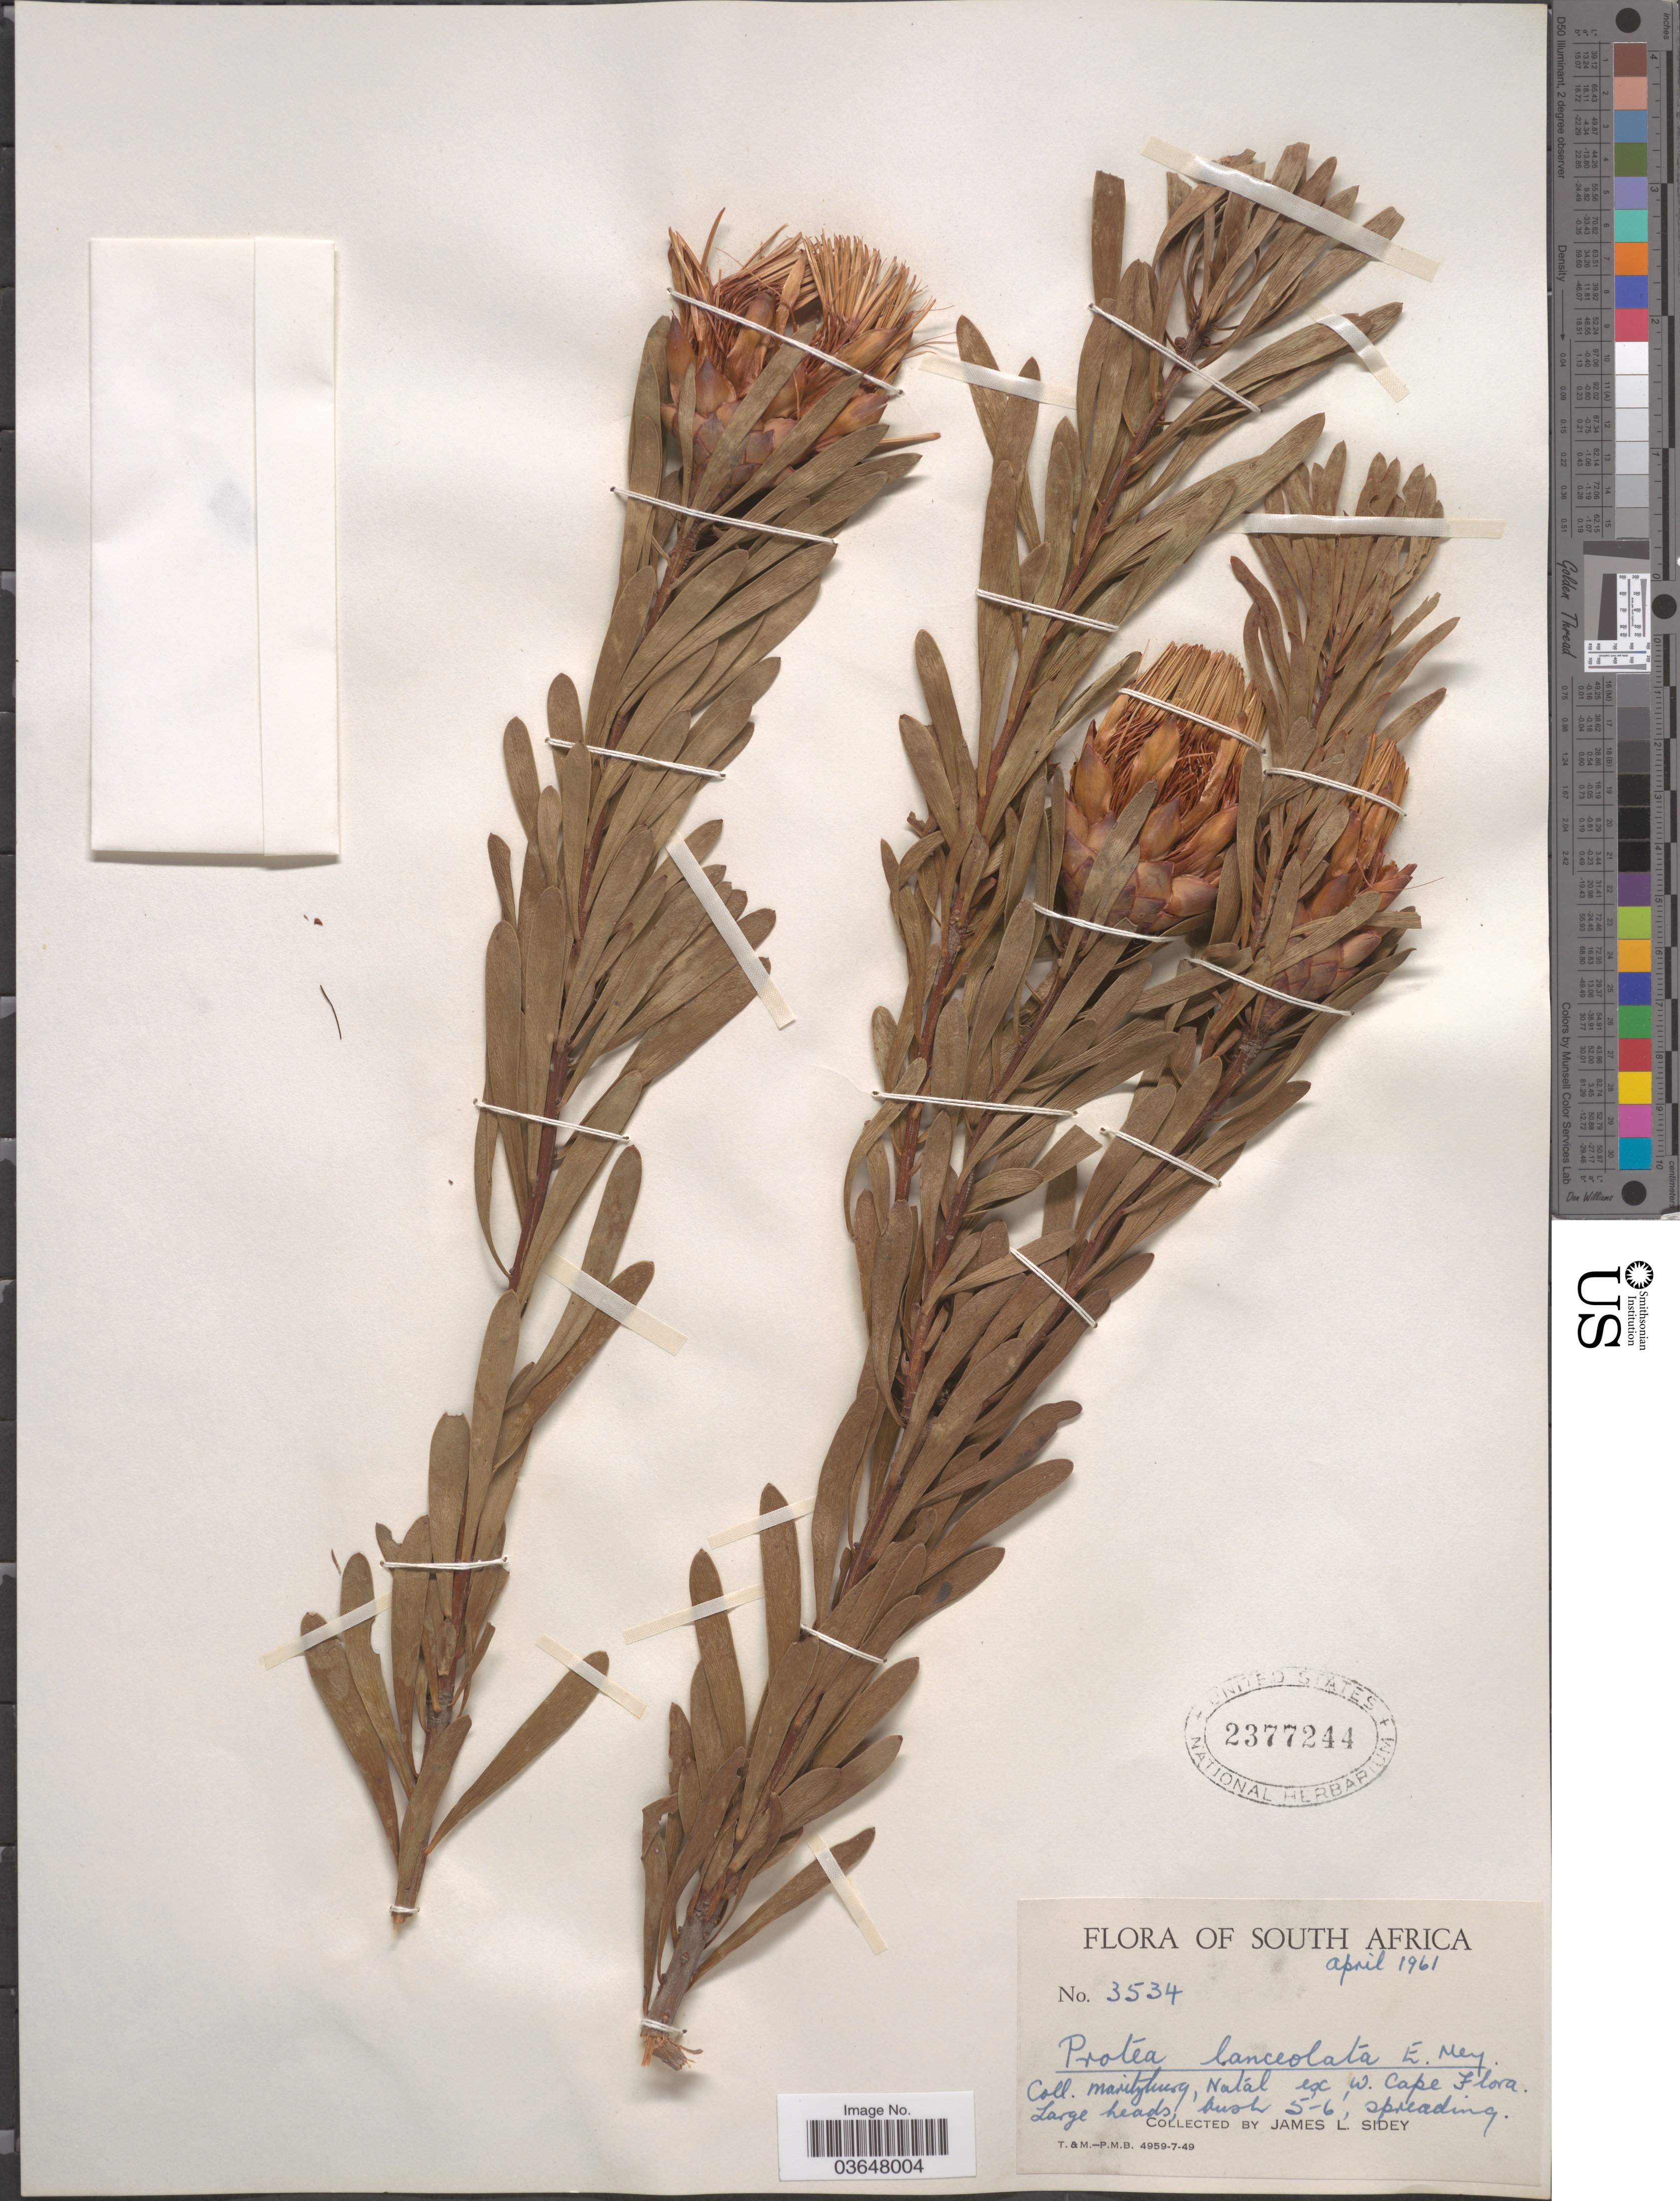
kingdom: Plantae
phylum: Tracheophyta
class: Magnoliopsida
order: Proteales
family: Proteaceae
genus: Protea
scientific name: Protea lanceolata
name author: E. Mey. ex Meisn.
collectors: J. L. Sidey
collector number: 3534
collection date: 1961-04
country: South Africa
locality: Maritzburg, Natal ex W. Cape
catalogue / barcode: US 2377244